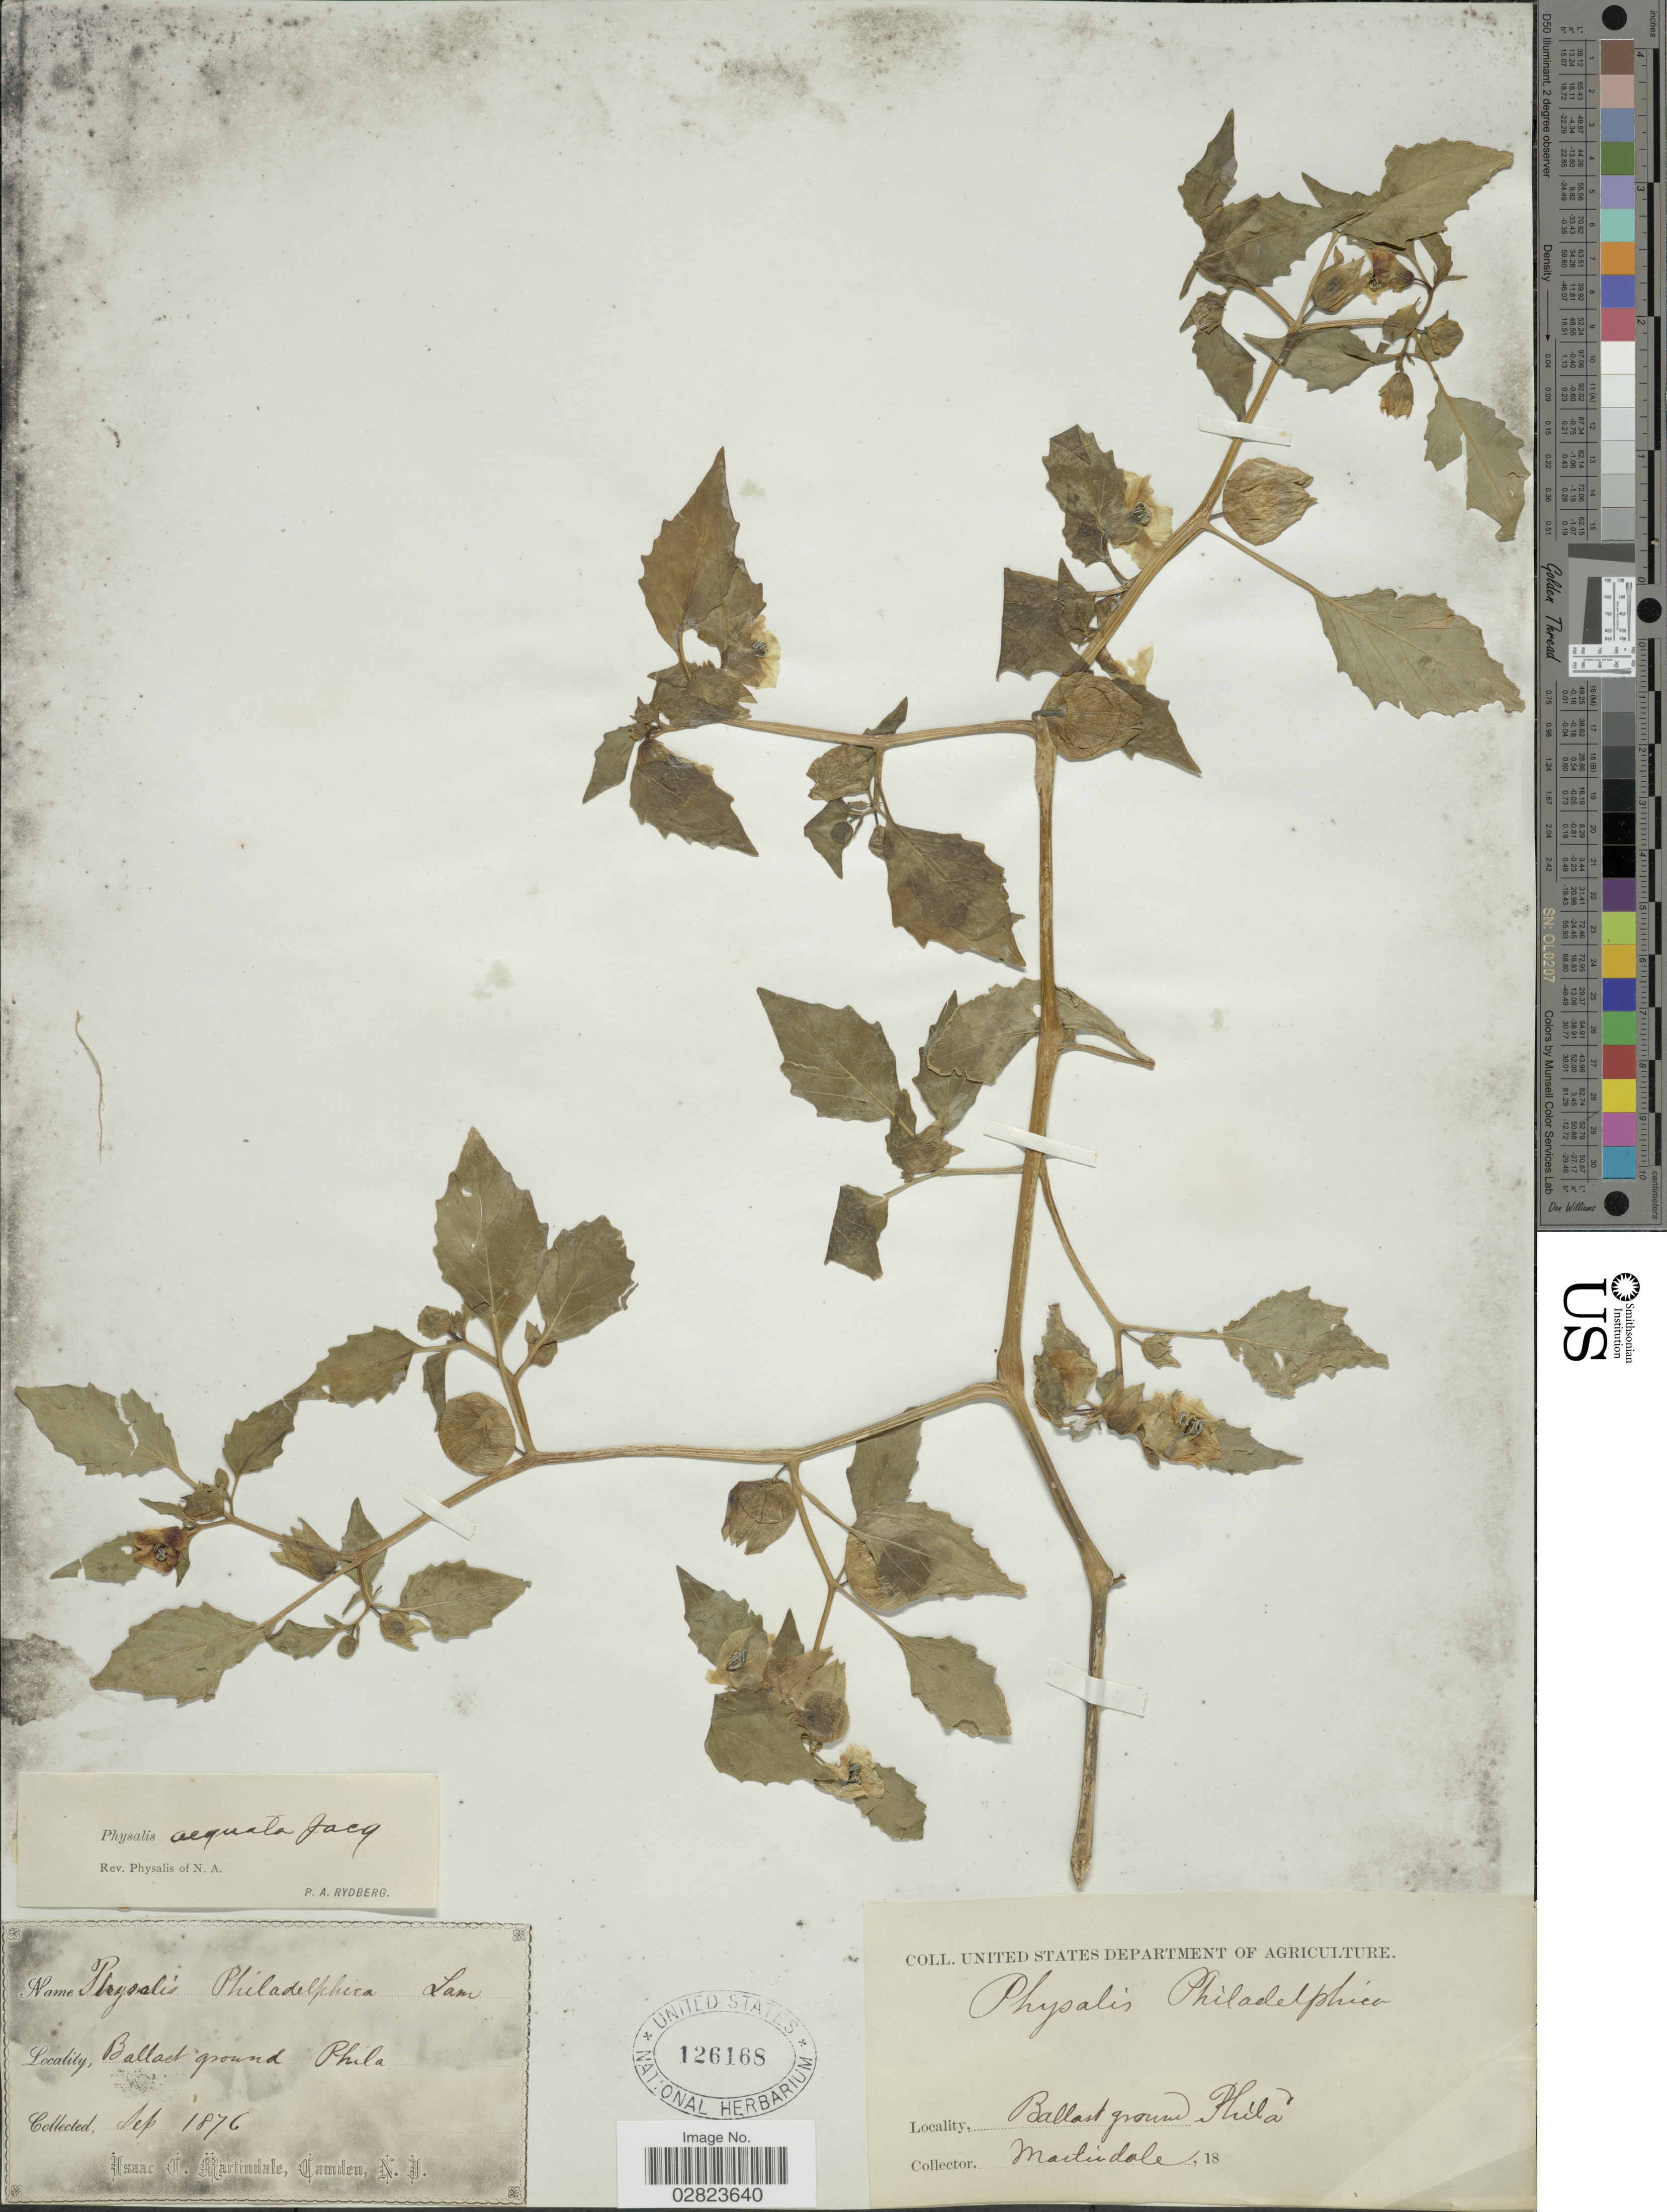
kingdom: Plantae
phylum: Tracheophyta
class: Magnoliopsida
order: Solanales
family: Solanaceae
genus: Physalis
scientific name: Physalis ixocarpa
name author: Brot. ex Hornem.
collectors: I. C. Martindale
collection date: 1876-09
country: United States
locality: Ballast ground, Phila.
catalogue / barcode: US 126168